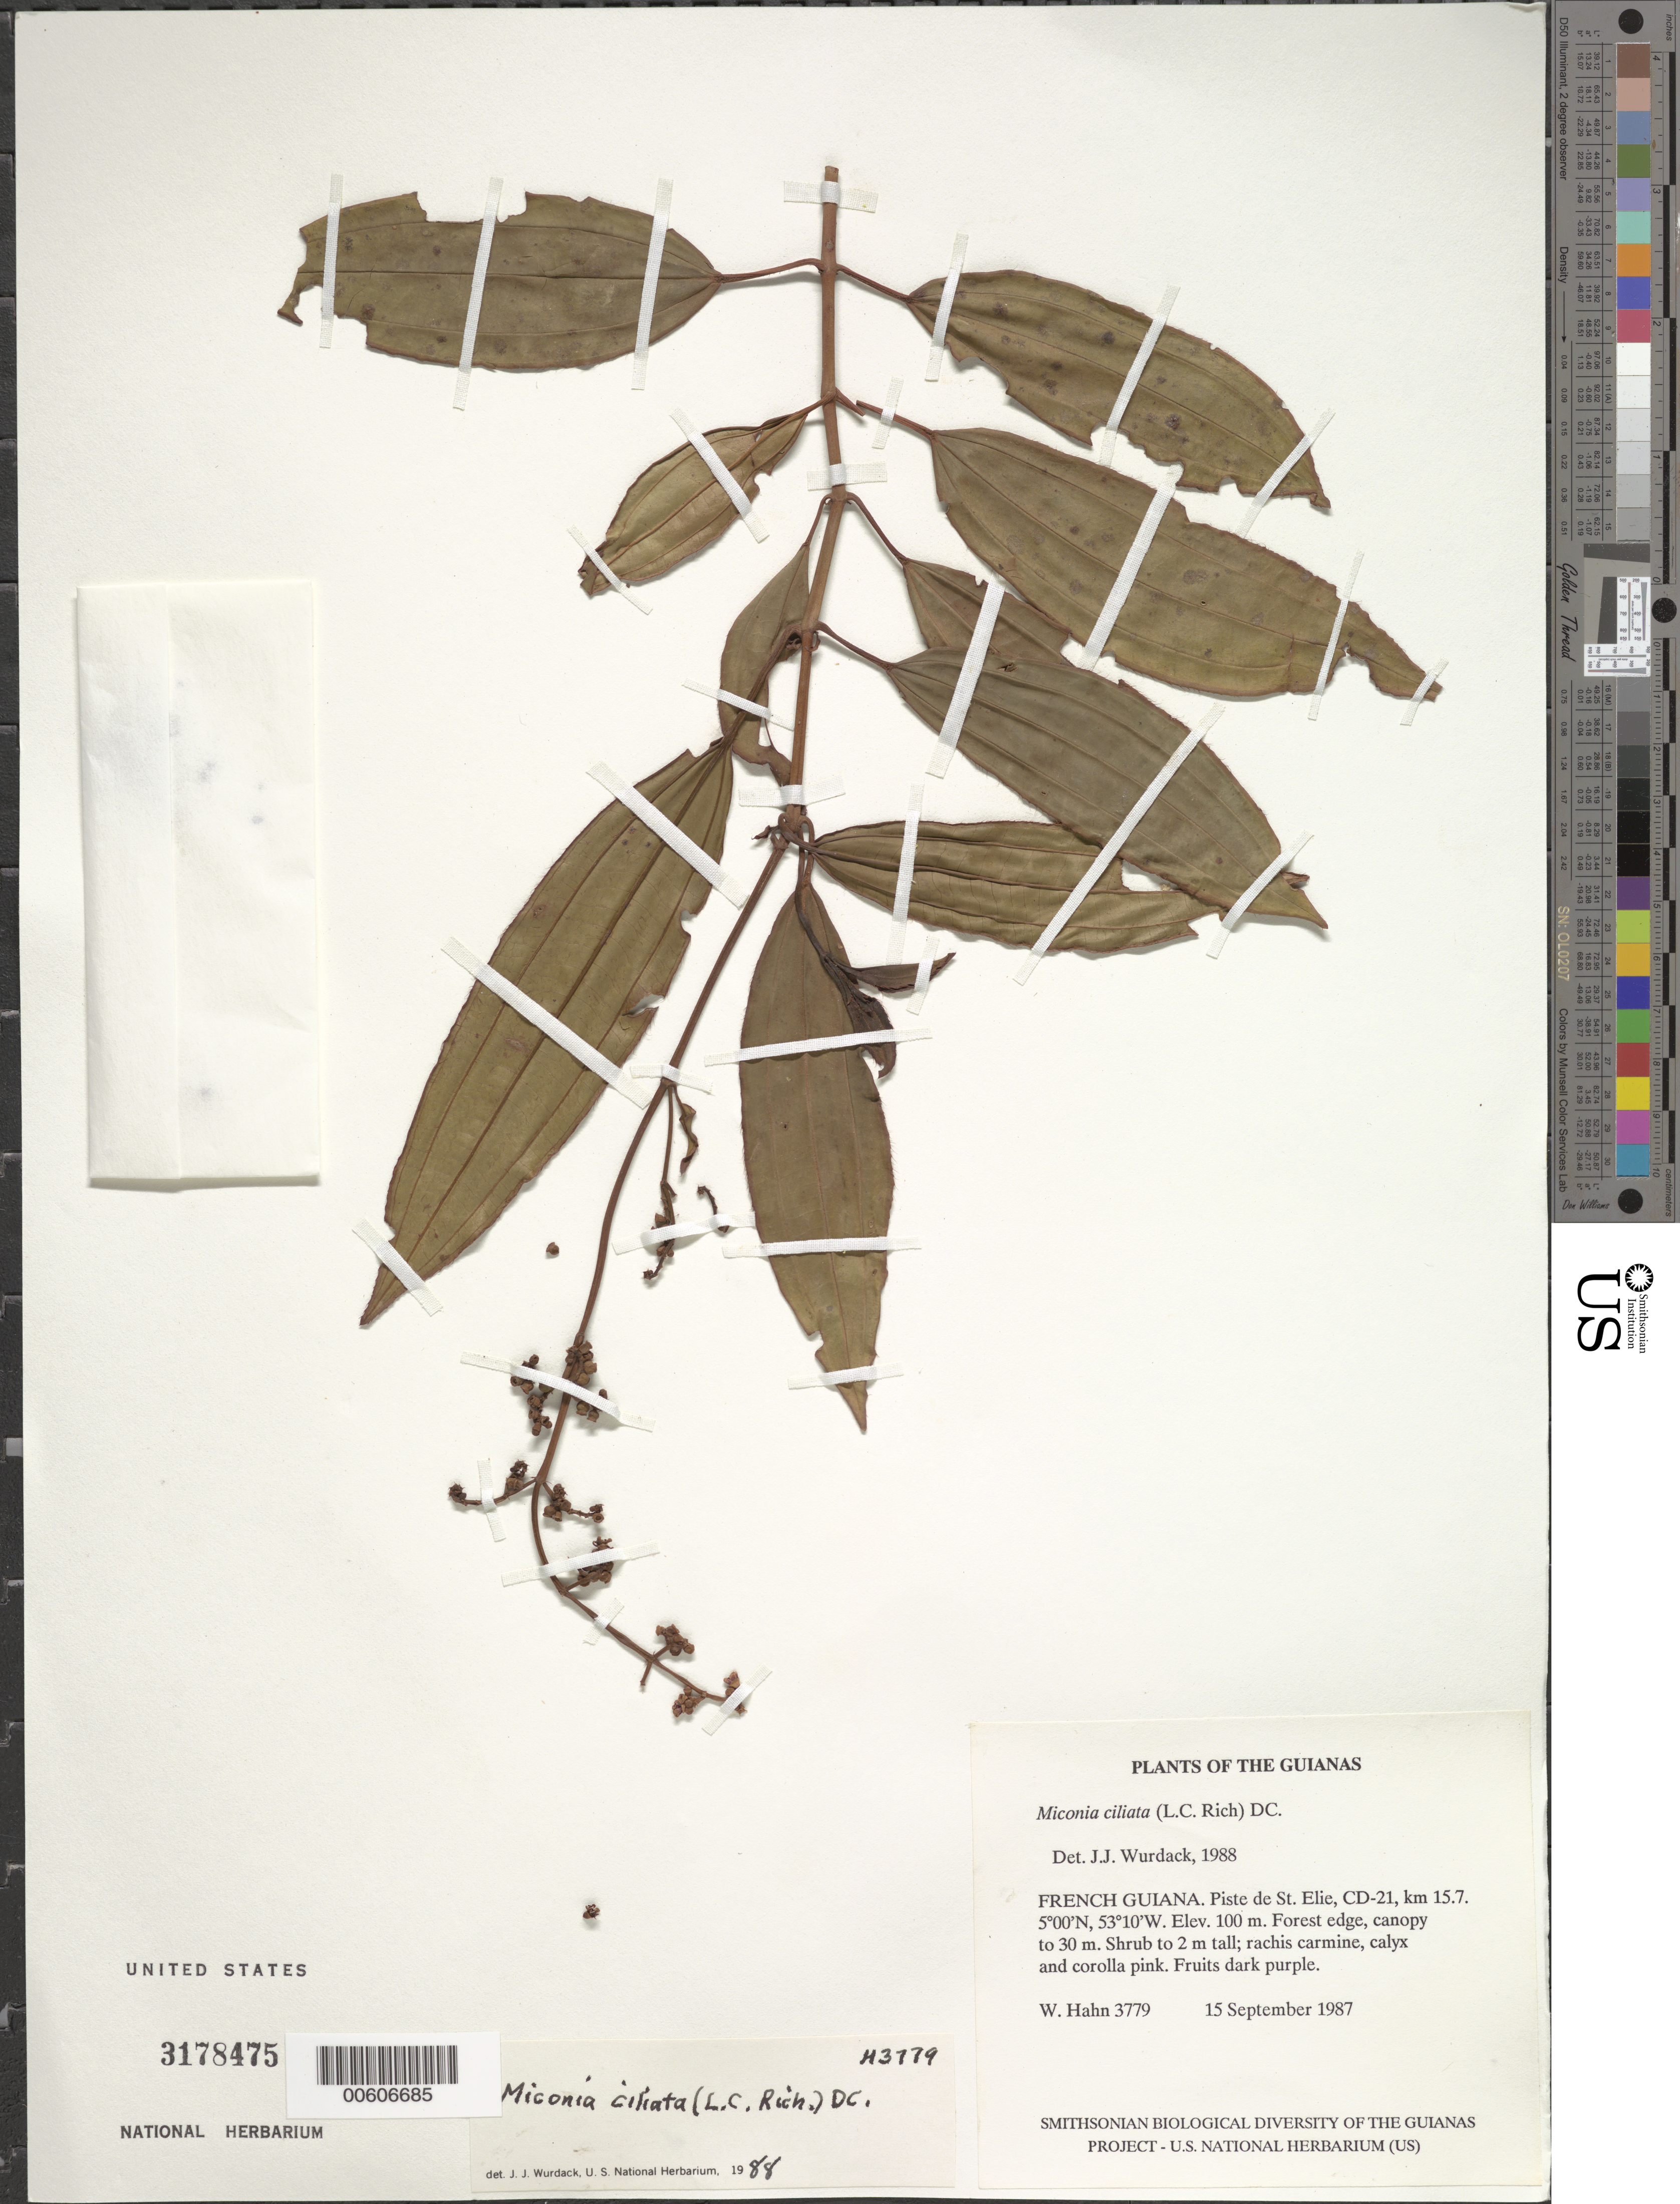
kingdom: Plantae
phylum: Tracheophyta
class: Magnoliopsida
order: Myrtales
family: Melastomataceae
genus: Miconia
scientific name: Miconia ciliata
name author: (Rich.) DC.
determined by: Wurdack, John J., (US), US (UNITED STATES)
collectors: W. Hahn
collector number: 3779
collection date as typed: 15 September 1987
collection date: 1987-09-15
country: French Guiana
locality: Piste de St. Elie, CD-21, km 15.7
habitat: Forest edge, canopy to 30 m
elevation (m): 100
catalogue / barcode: US 3178475